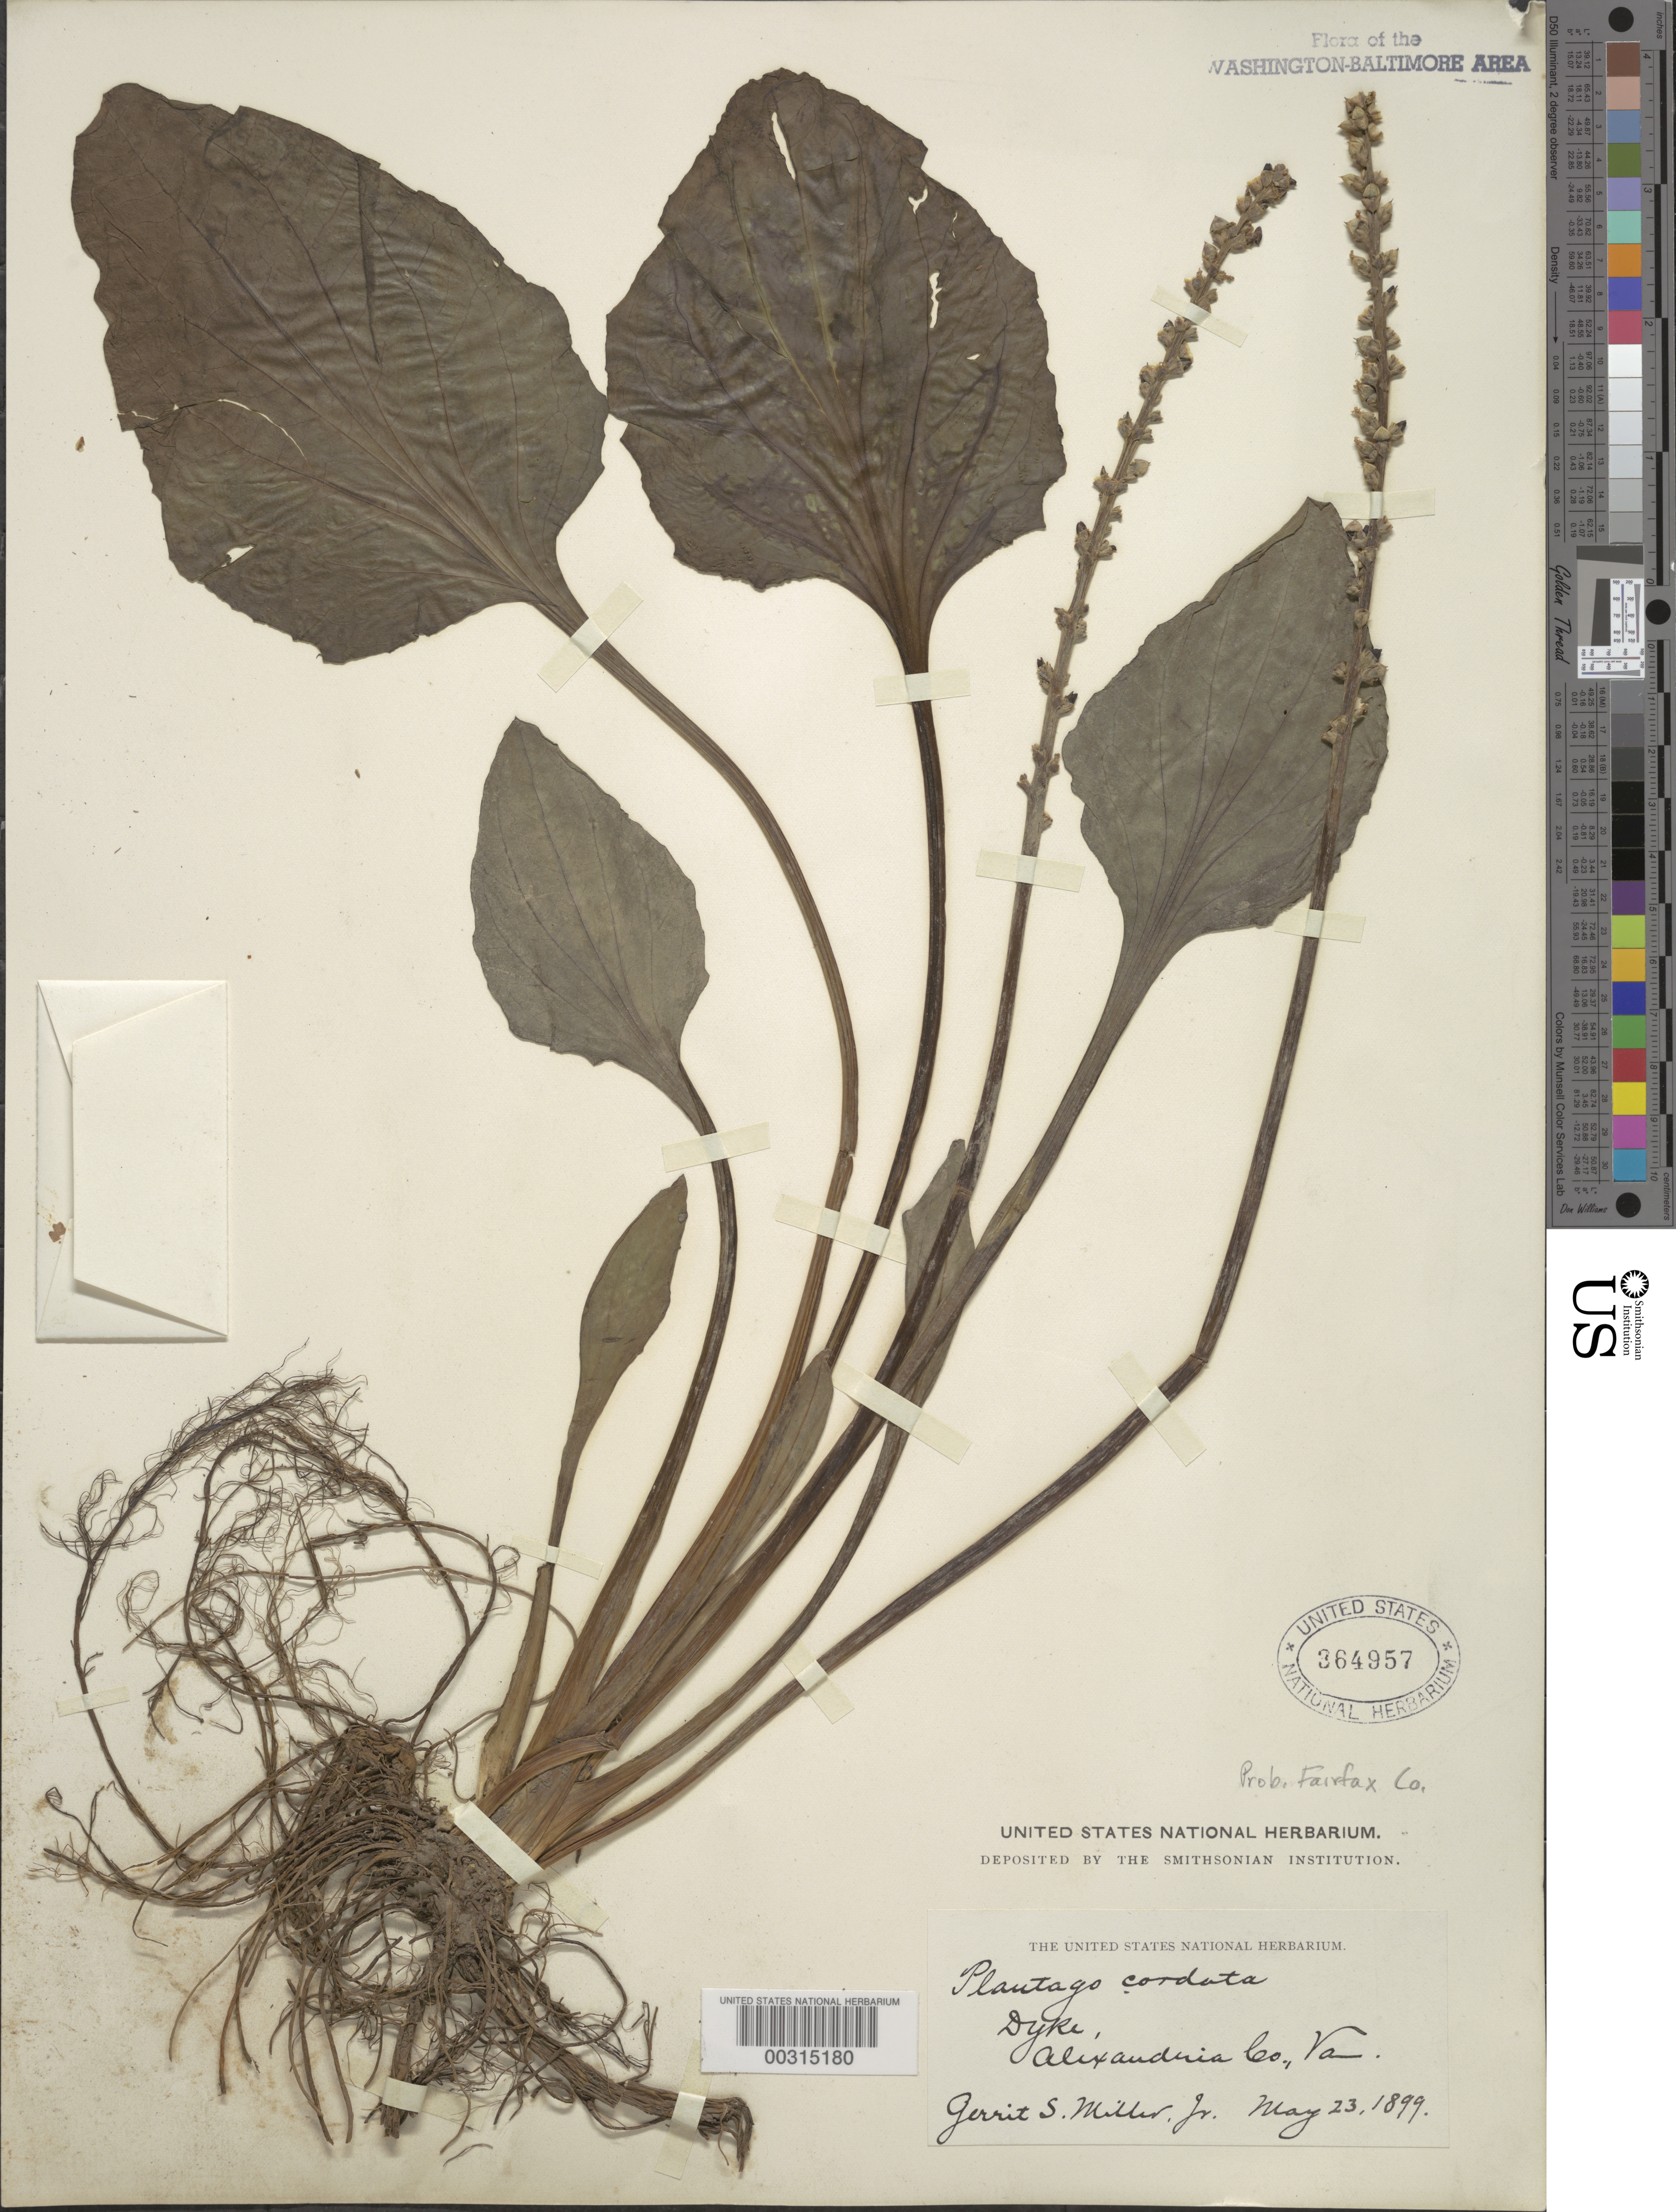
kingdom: Plantae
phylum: Tracheophyta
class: Magnoliopsida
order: Lamiales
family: Plantaginaceae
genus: Plantago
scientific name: Plantago cordata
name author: Lam.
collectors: G. S. Miller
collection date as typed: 23 May 1899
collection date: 1899-05-23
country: United States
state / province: Virginia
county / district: Fairfax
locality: Dyke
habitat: In water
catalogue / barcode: US 364957